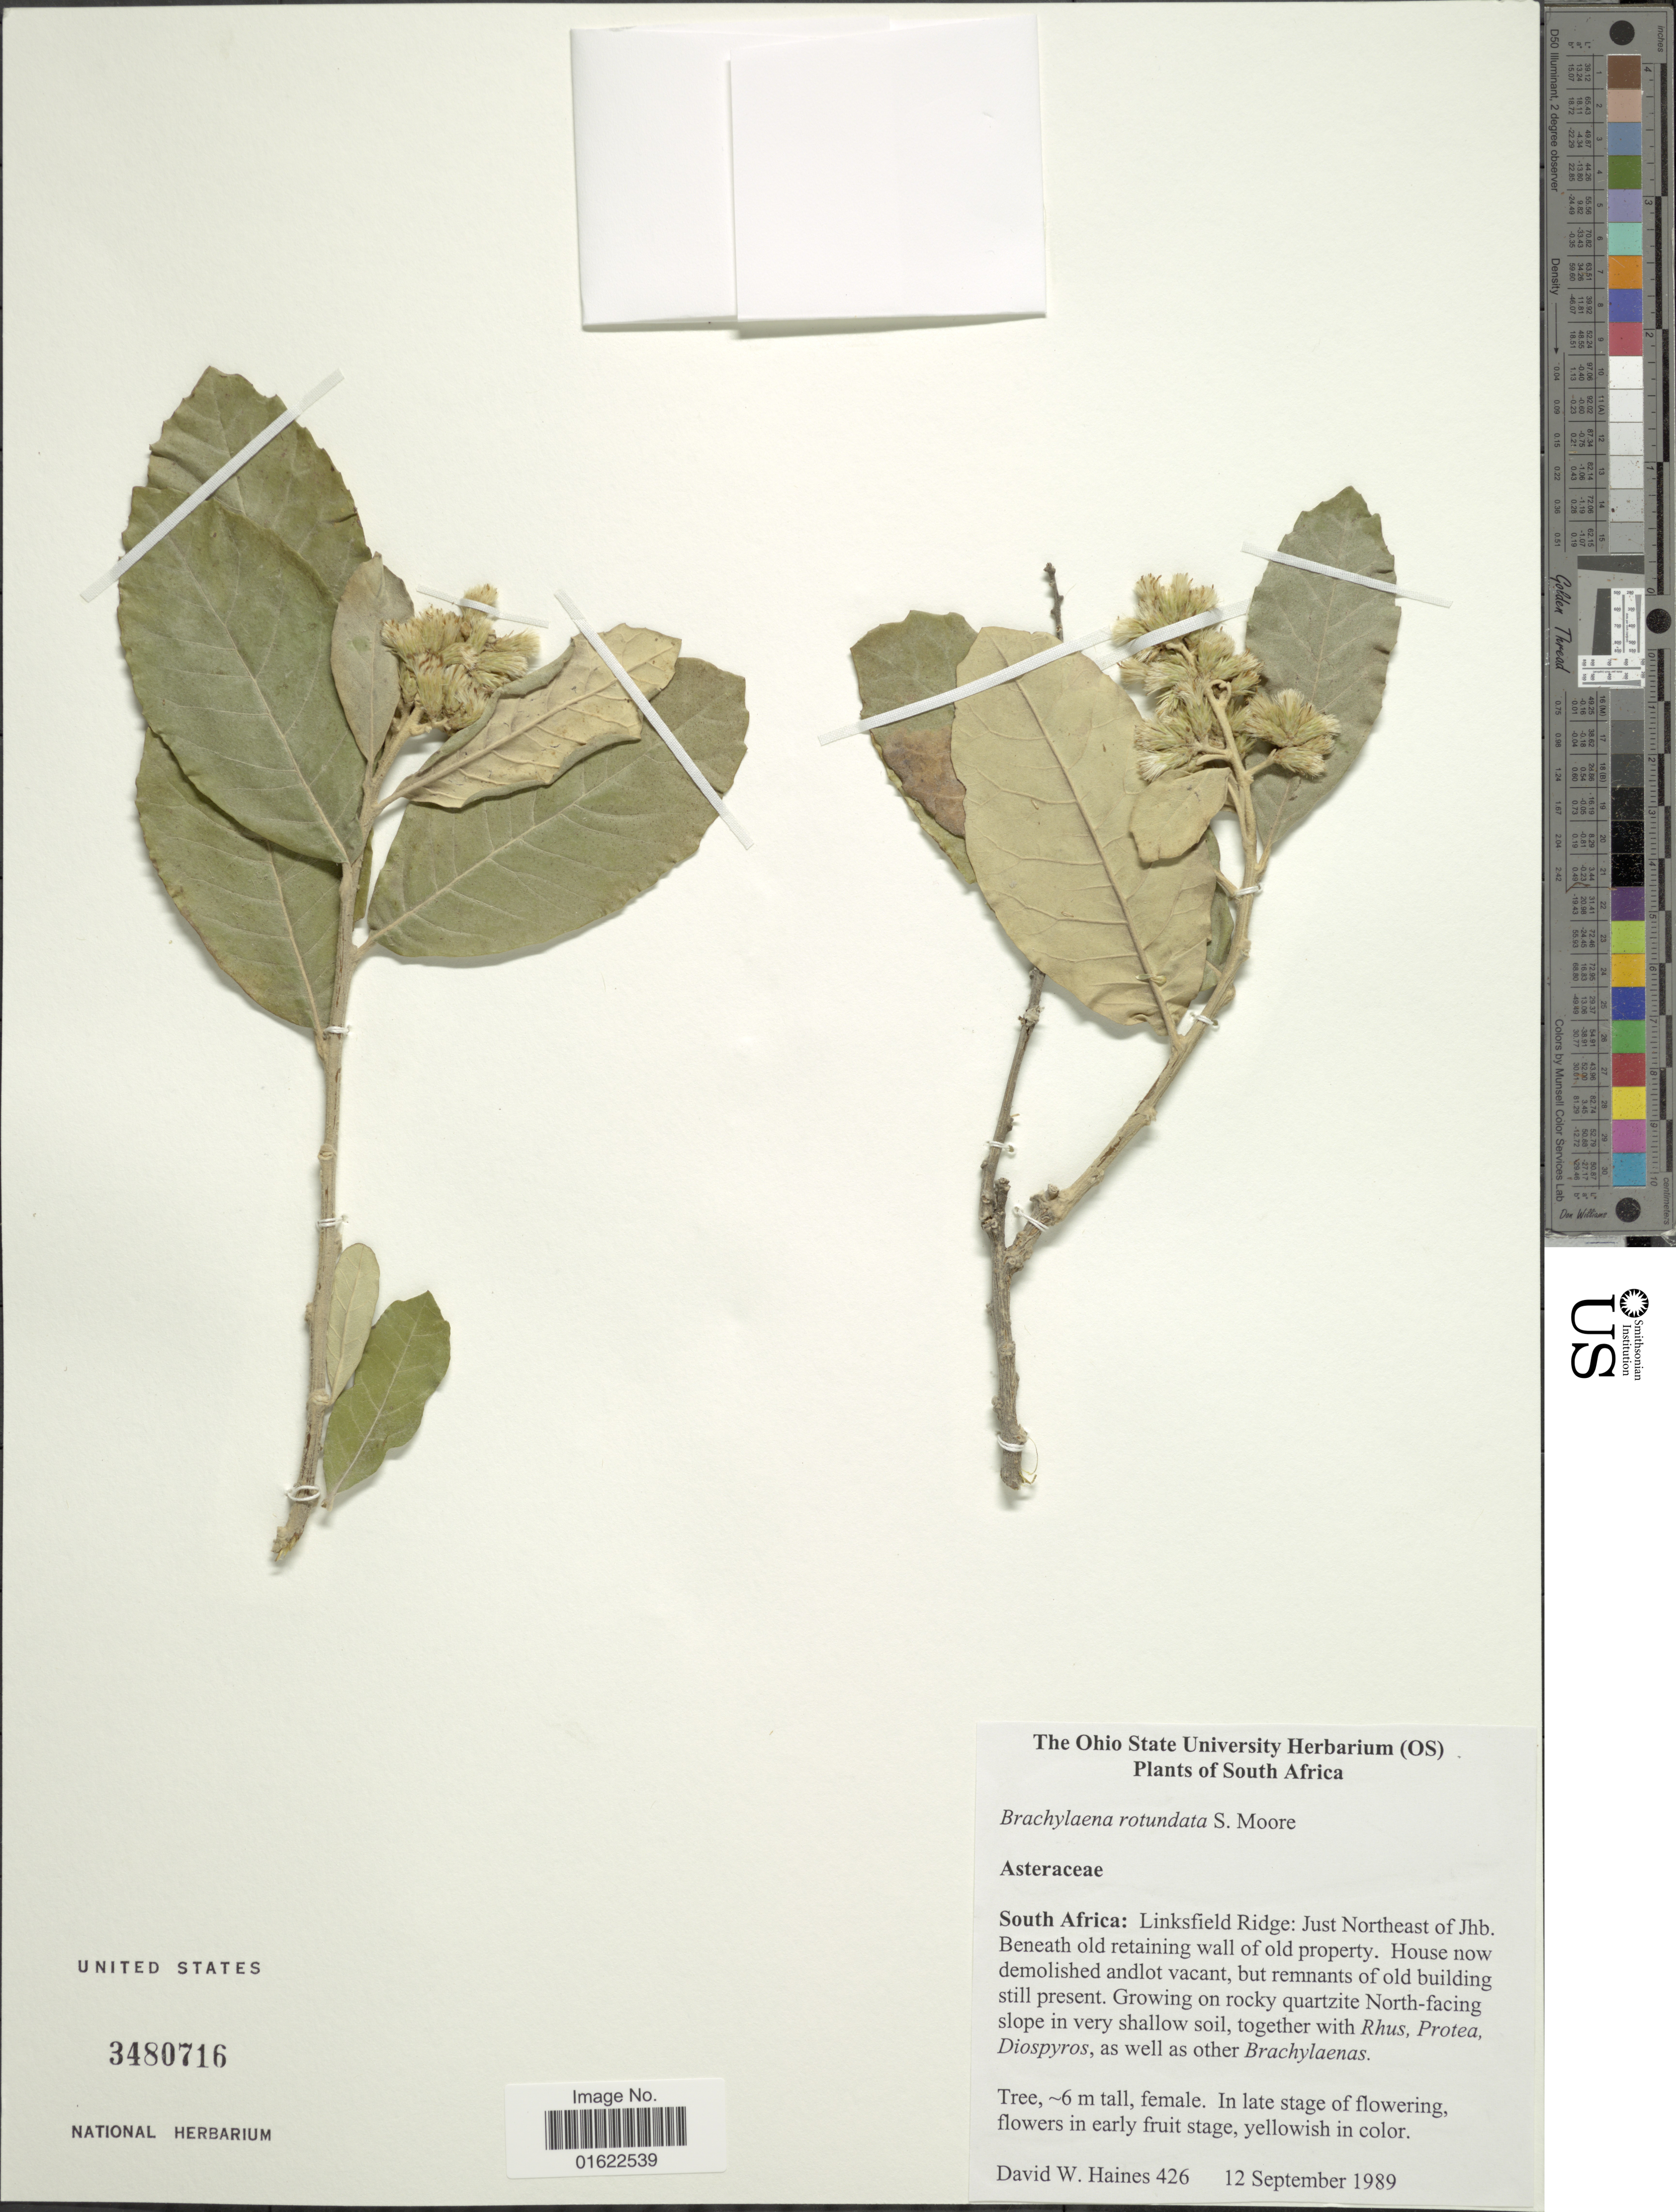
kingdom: Plantae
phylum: Tracheophyta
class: Magnoliopsida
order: Asterales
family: Asteraceae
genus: Brachylaena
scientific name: Brachylaena rotundata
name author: S. Moore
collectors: D. Haines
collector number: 426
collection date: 1989-09-12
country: South Africa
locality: Linksfield Ridge: Just Northeast of Jhb. Beneath old retaining wall of old property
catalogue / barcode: US 3480716